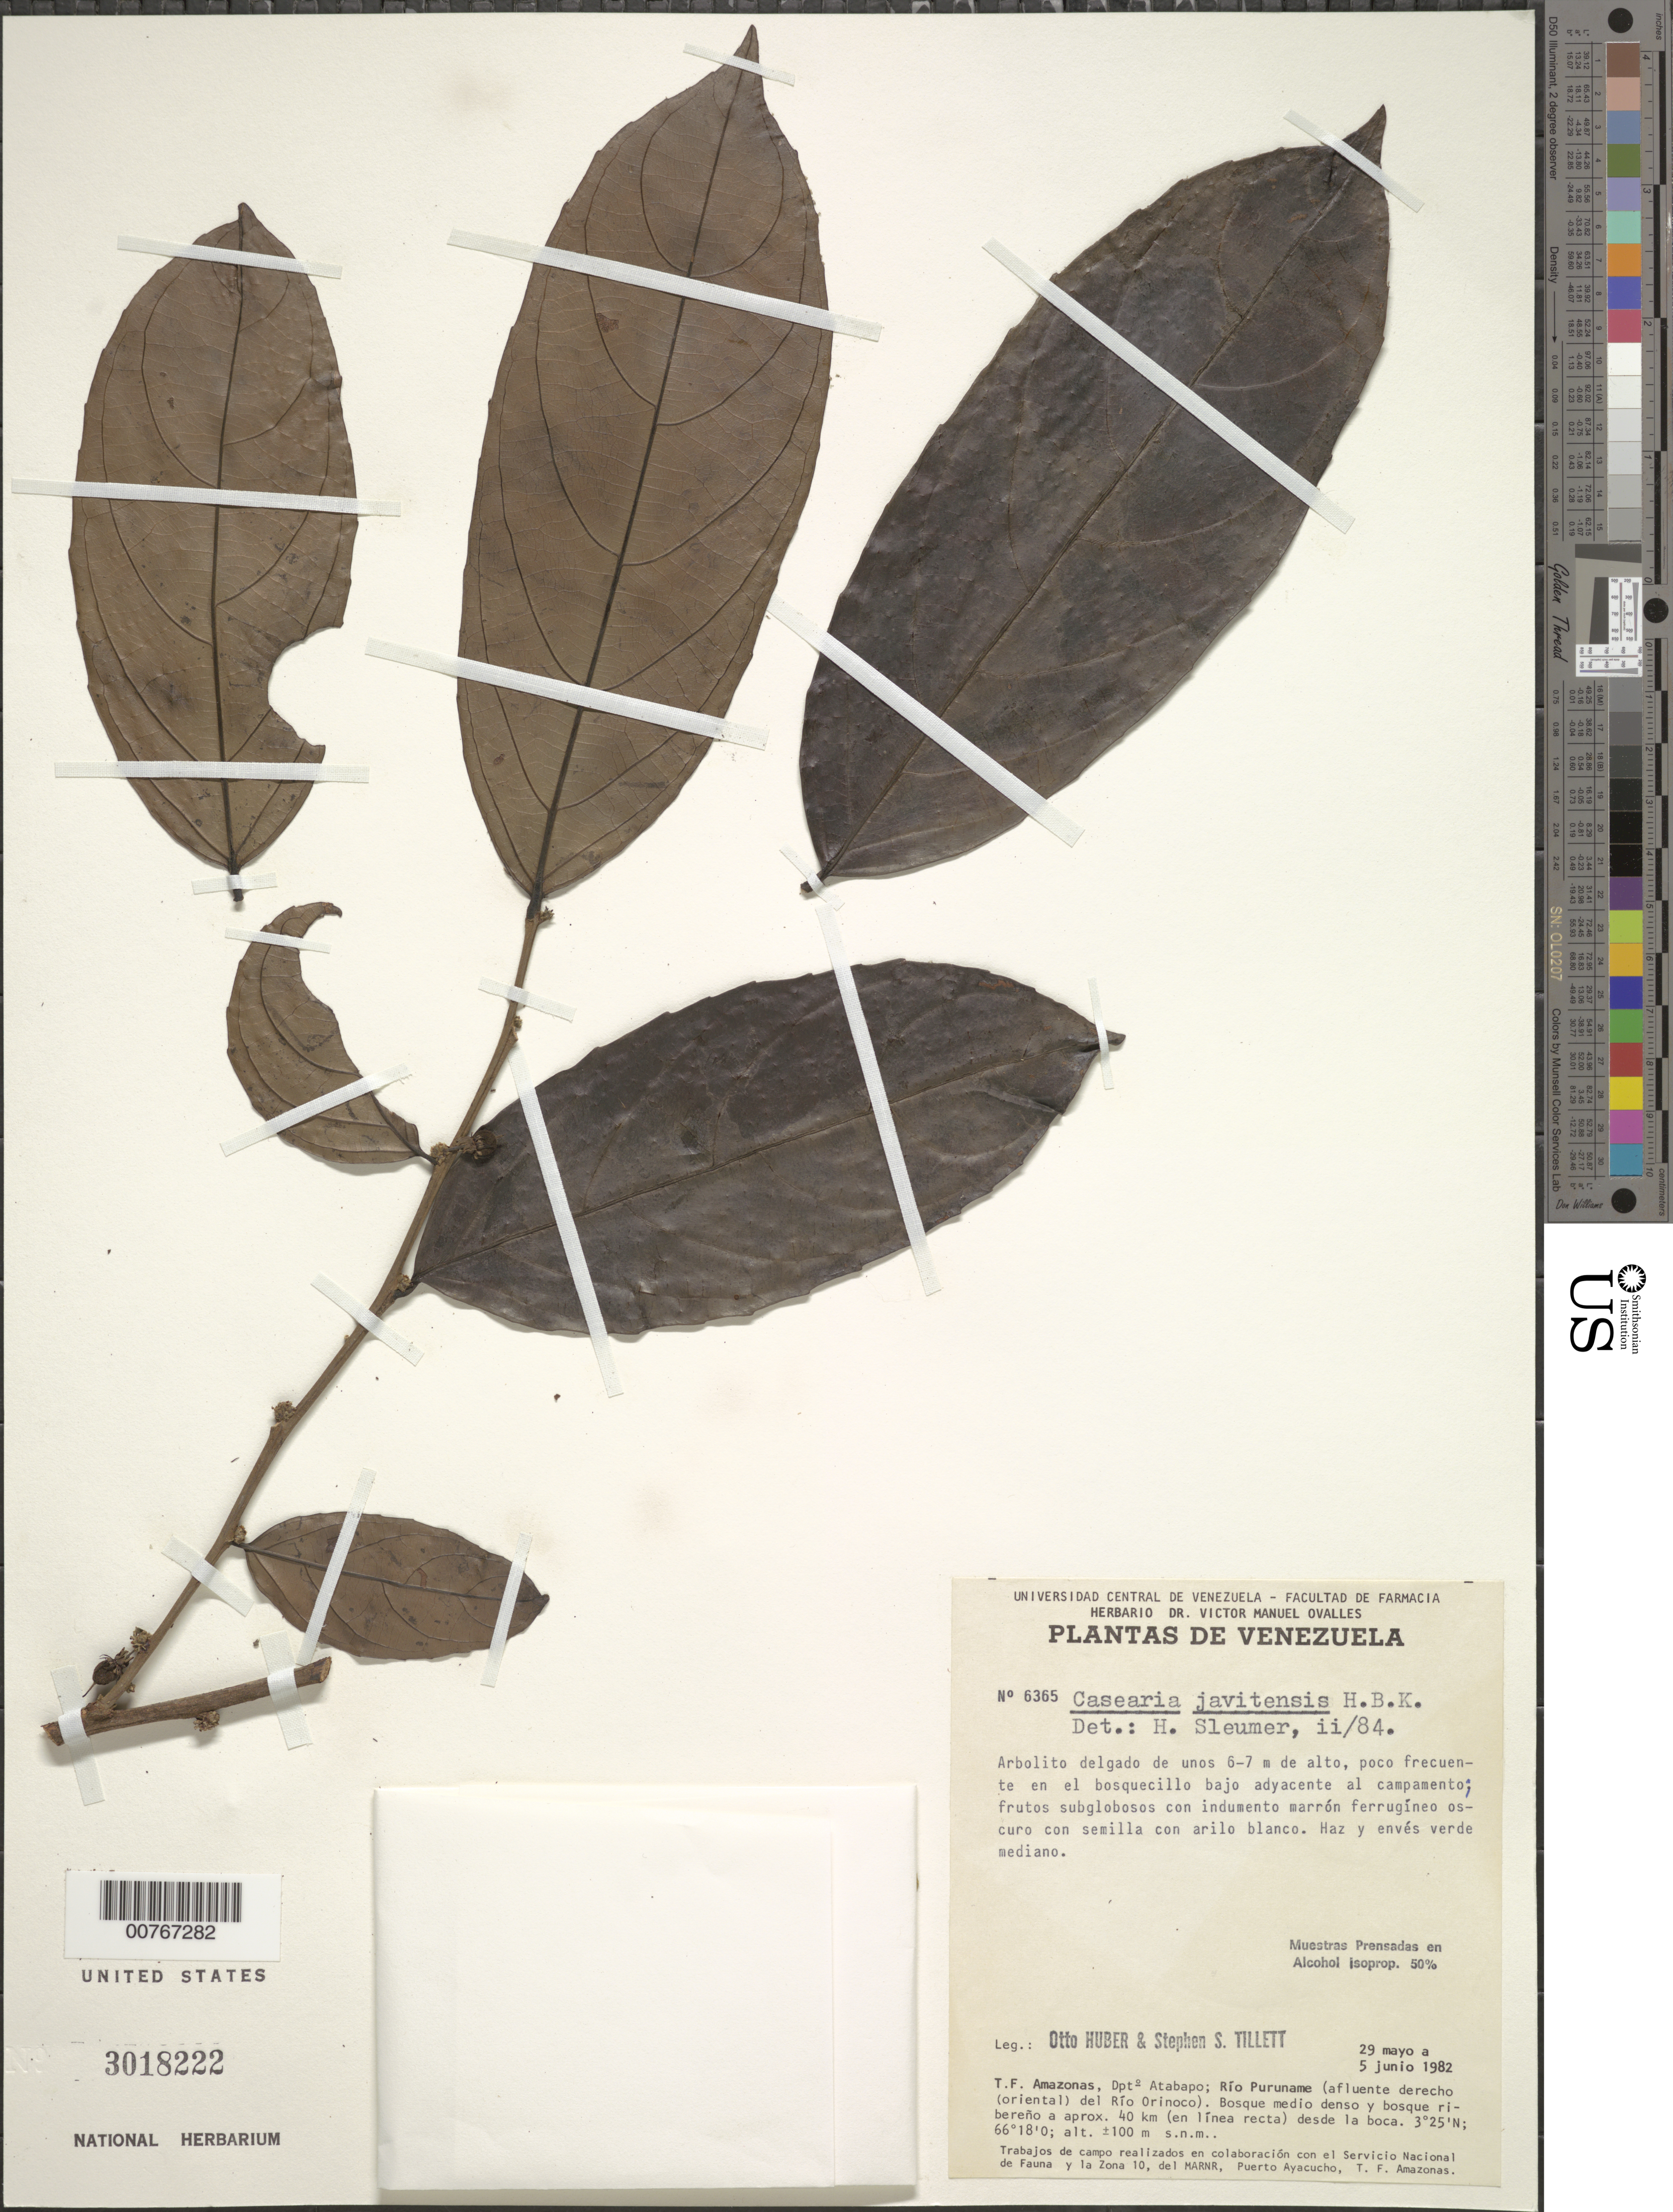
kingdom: Plantae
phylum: Tracheophyta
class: Magnoliopsida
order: Malpighiales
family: Salicaceae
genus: Piparea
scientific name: Piparea multiflora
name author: C.F. Gaertn.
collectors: O. Huber & S. S. Tillett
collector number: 6365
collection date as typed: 29-May-82 to 5-Jun-82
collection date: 1982-05-29/1982-06-05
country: Venezuela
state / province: Amazonas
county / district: Atabapo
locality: Río Puruname, a aprox 40 km desde la boca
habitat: Bosquecillo bajo adayacente al campamento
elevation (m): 100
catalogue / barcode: US 3108222